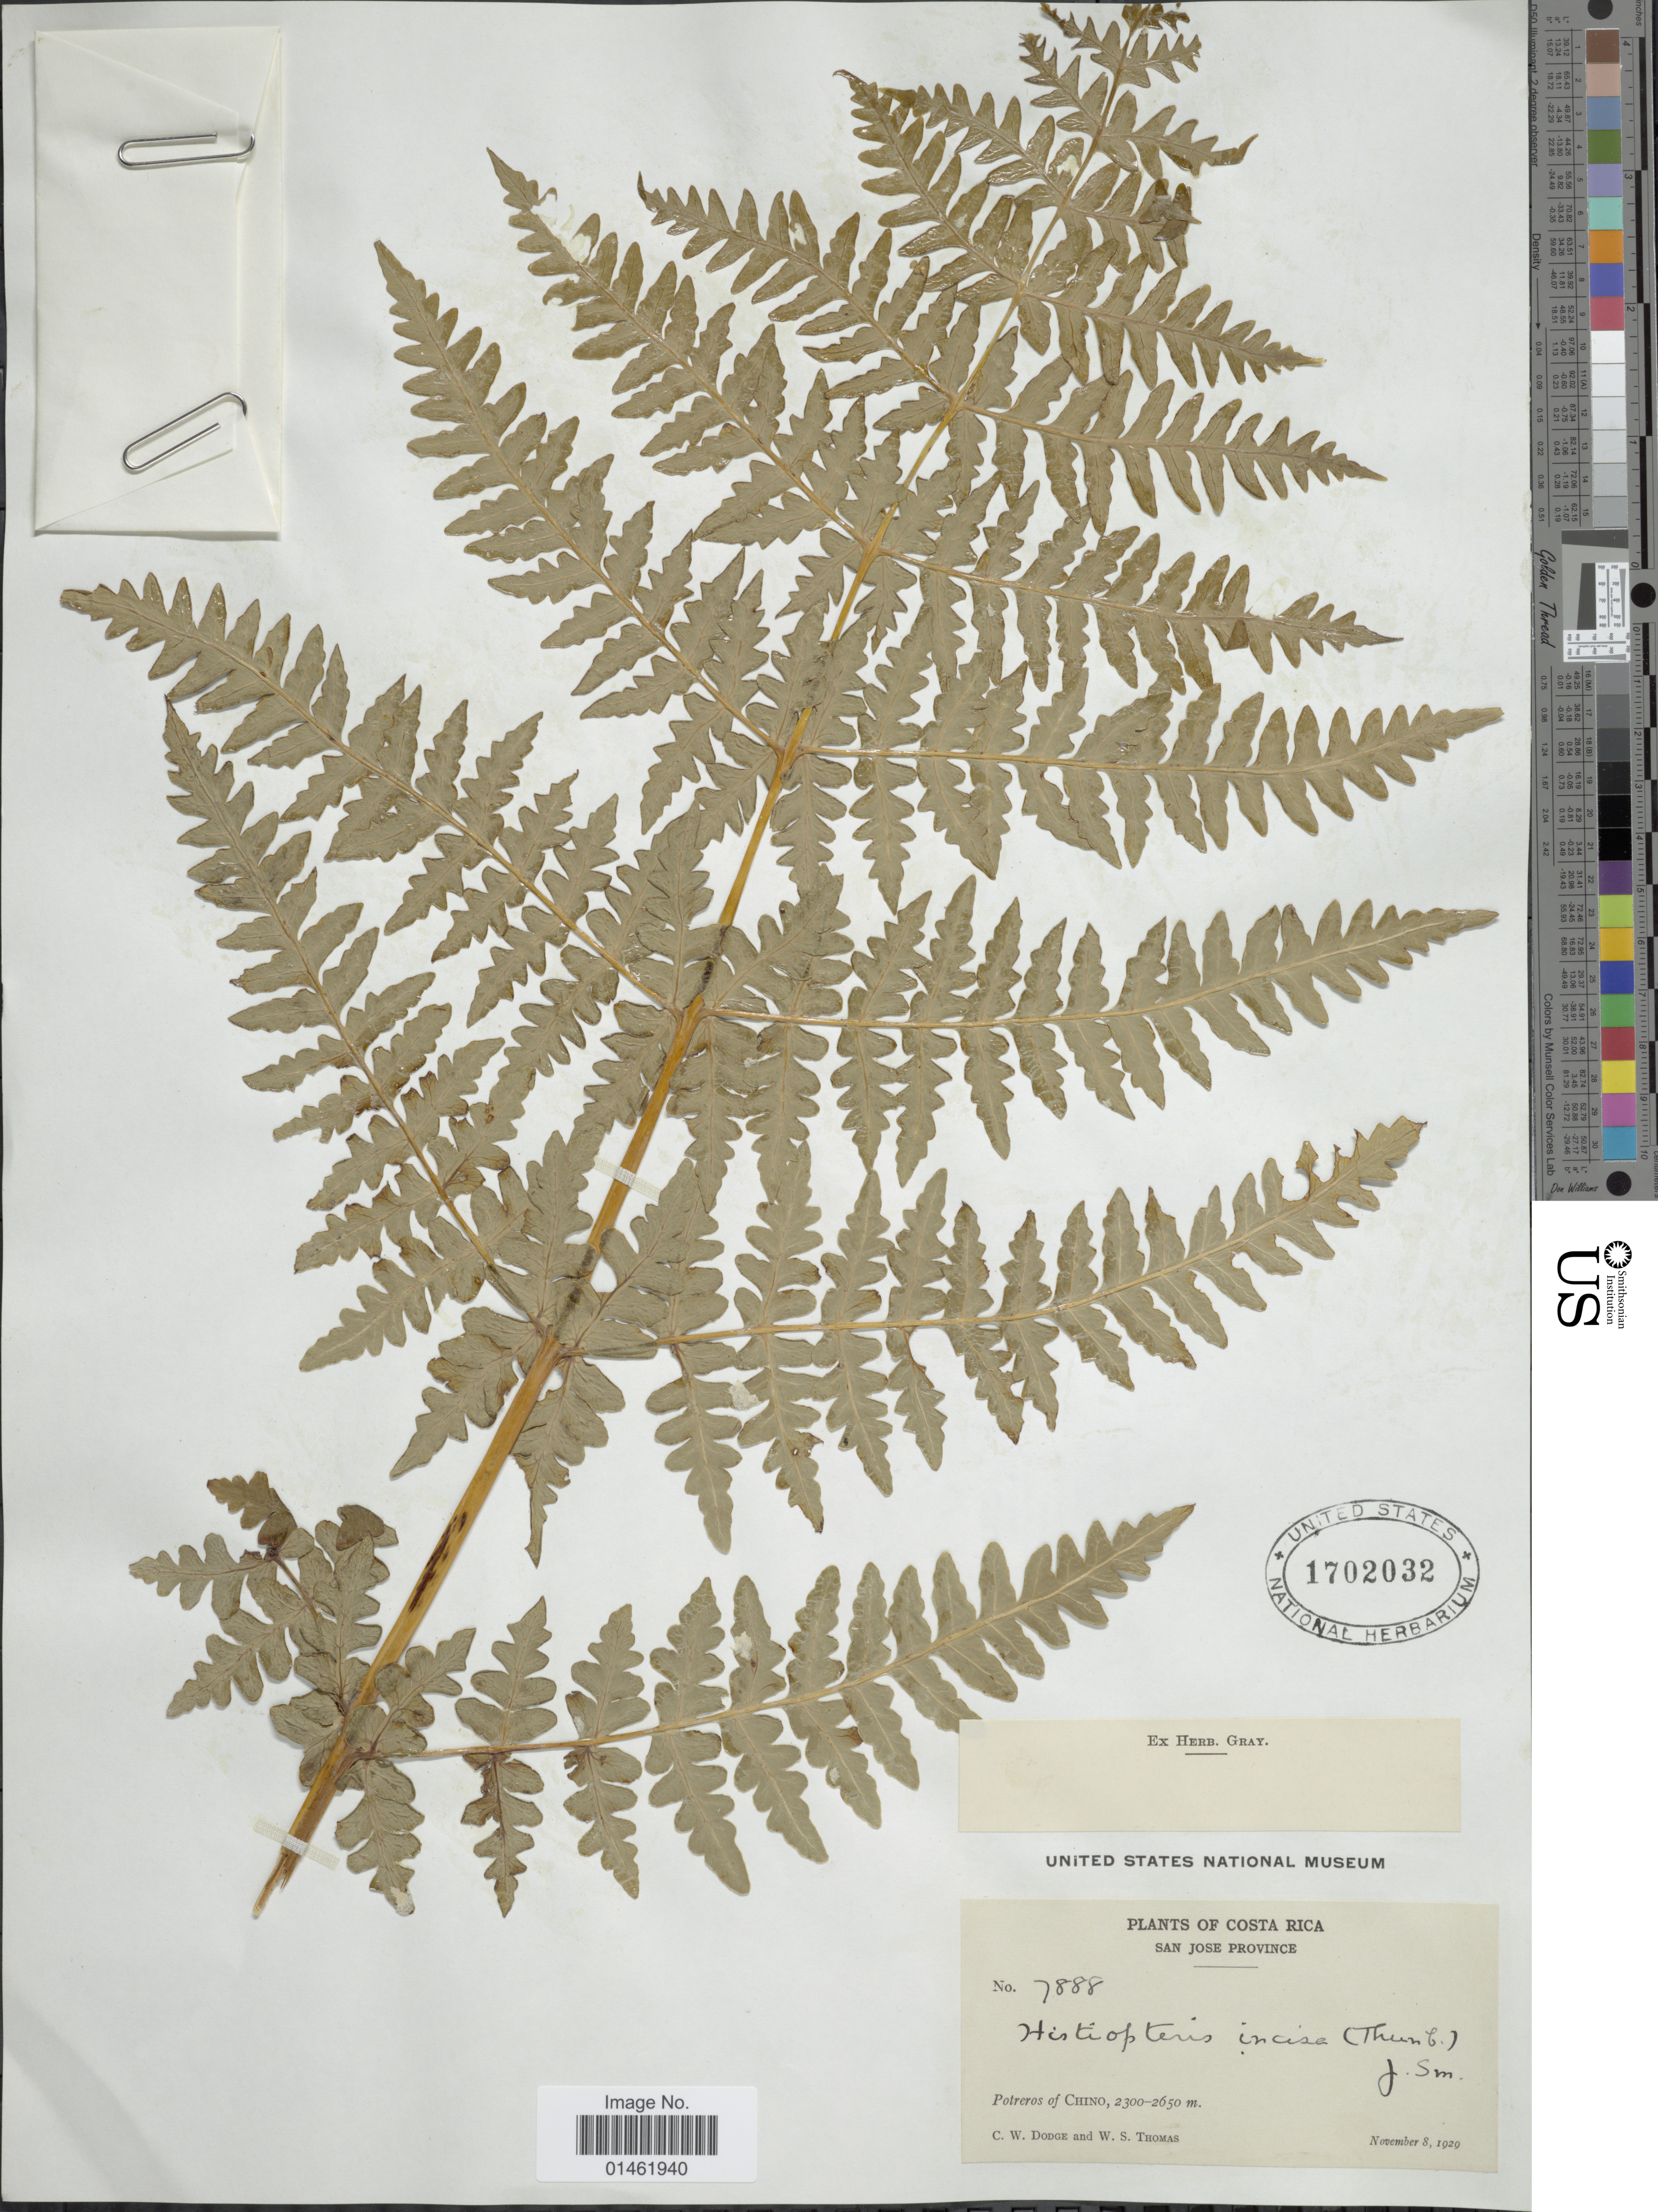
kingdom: Plantae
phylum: Tracheophyta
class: Polypodiopsida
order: Polypodiales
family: Dennstaedtiaceae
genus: Histiopteris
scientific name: Histiopteris incisa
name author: (Thunb.) J. Sm.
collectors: C. Dodge & W. S. Thomas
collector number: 7888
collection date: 1929-11-08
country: Costa Rica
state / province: San José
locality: Costa Rica, San Jose Province, Potreros of Chino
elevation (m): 2300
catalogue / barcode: US 1702032